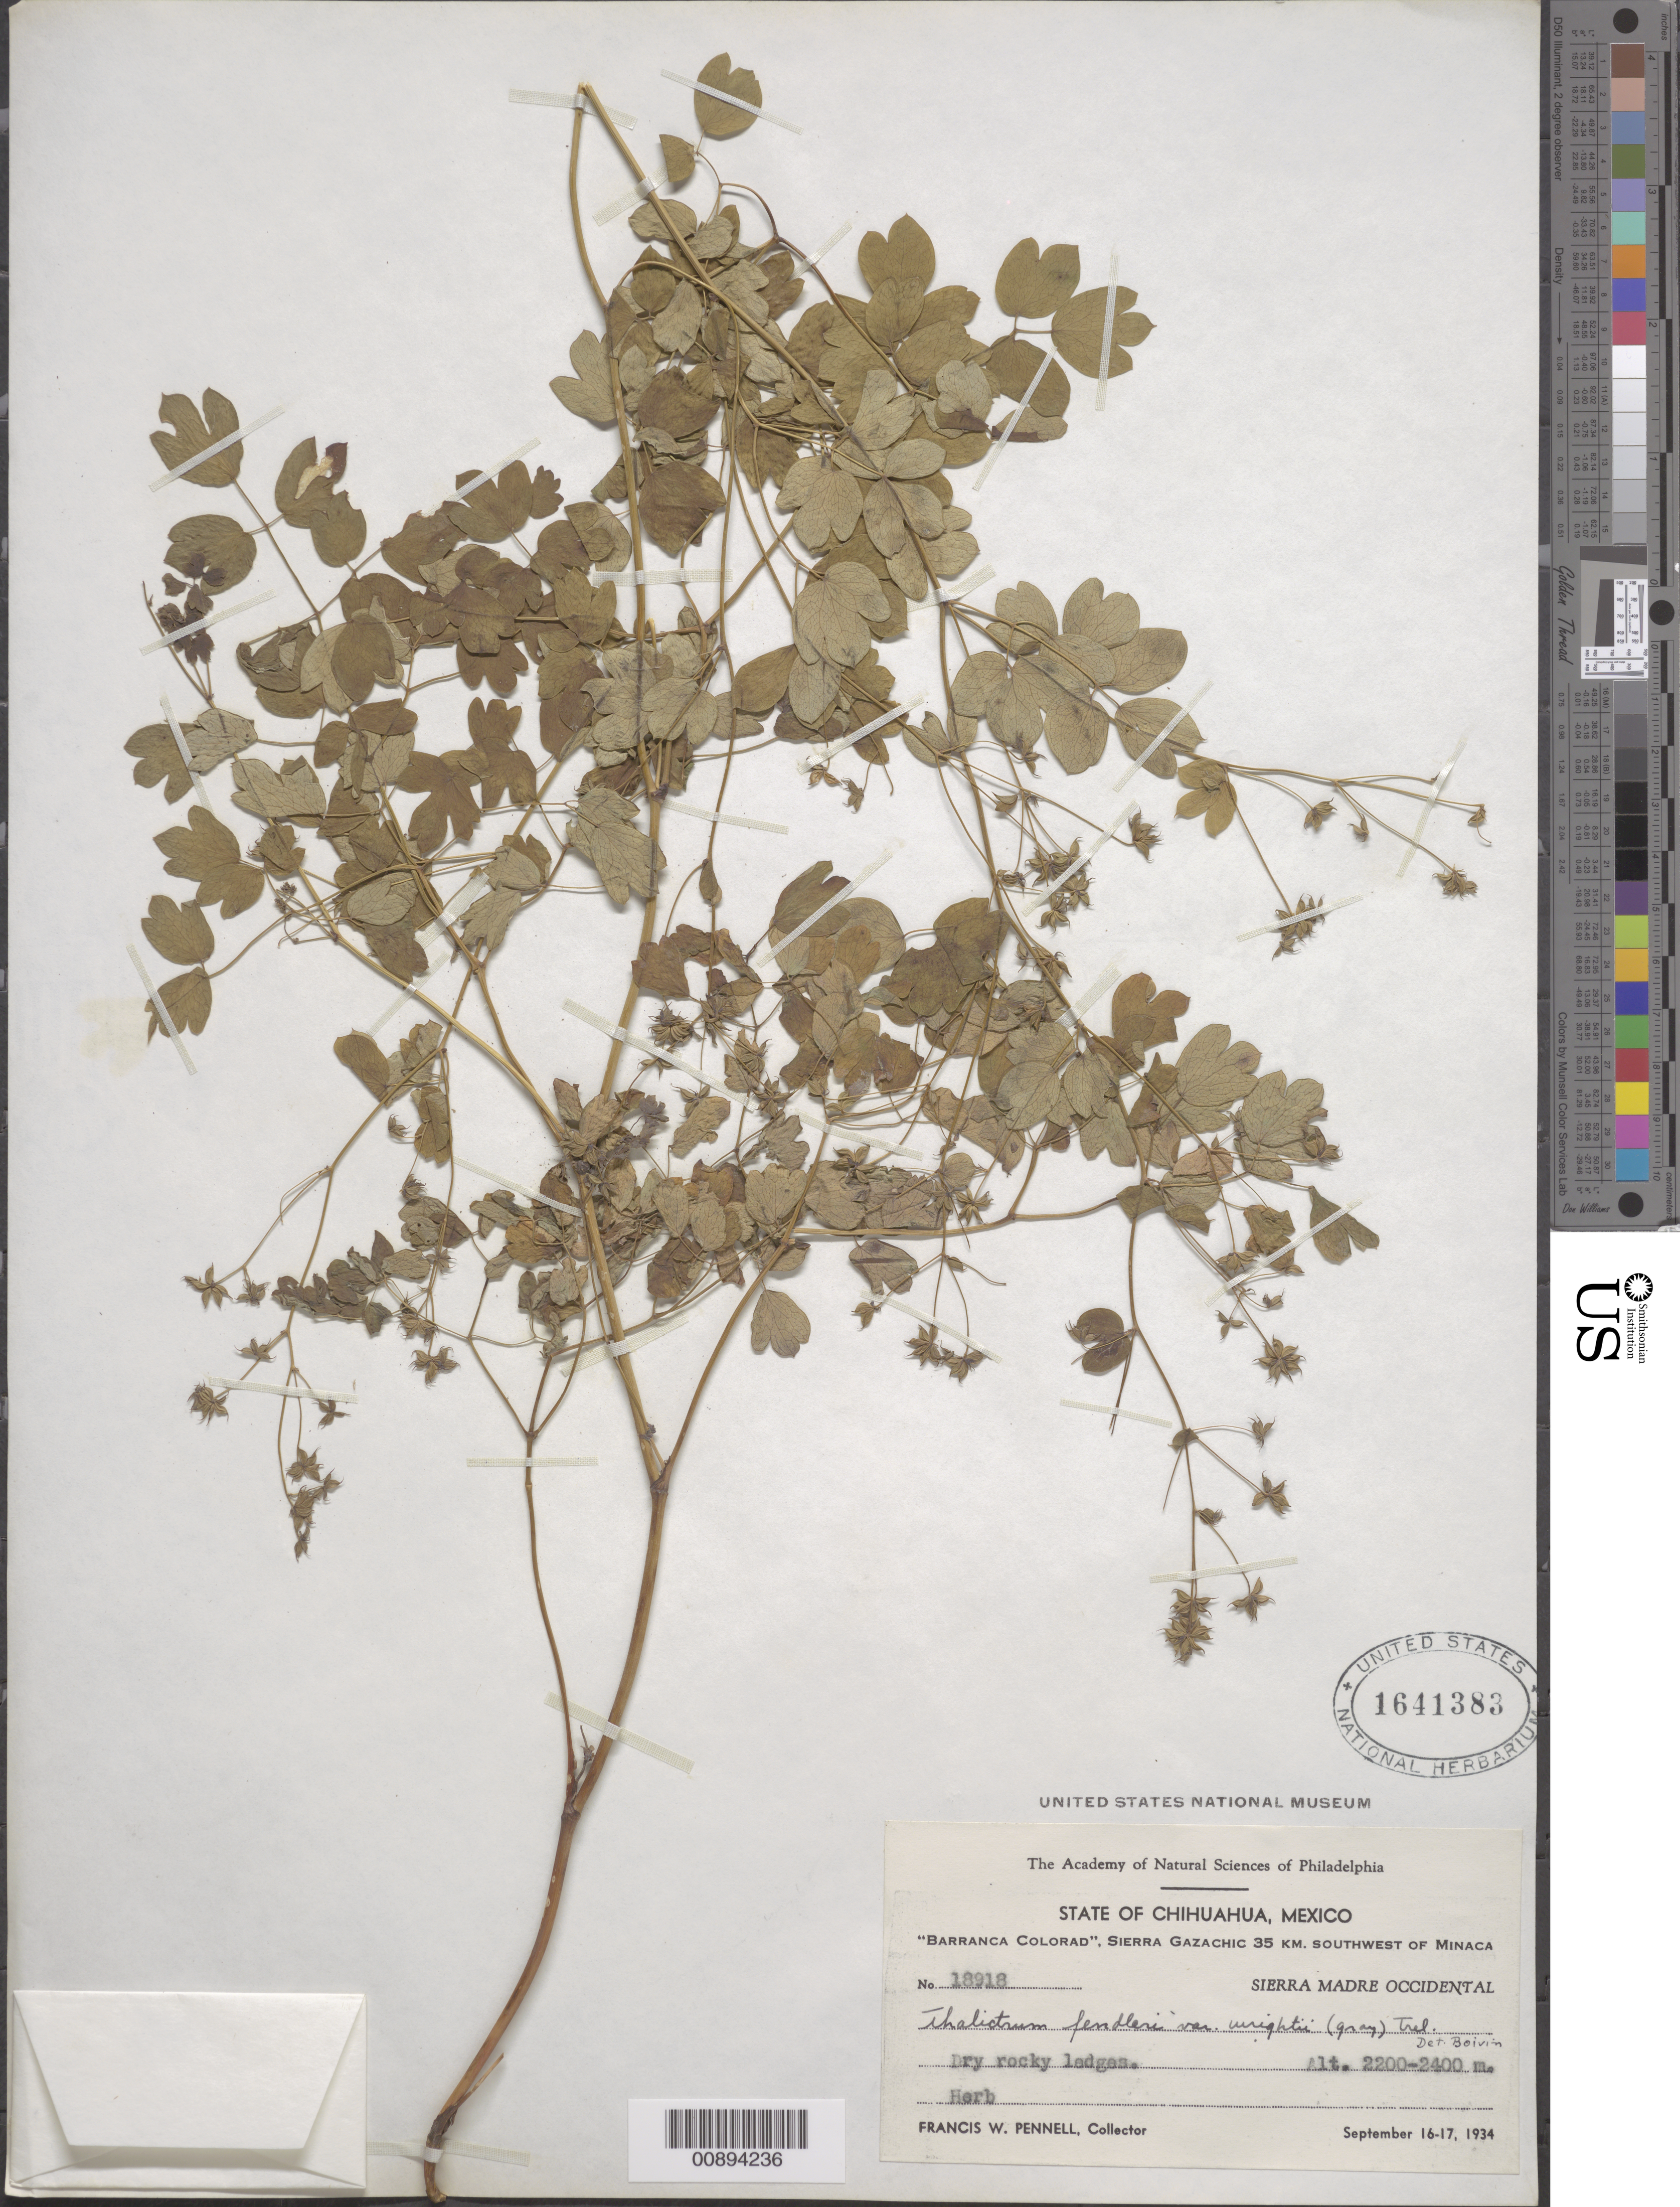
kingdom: Plantae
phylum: Tracheophyta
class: Magnoliopsida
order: Ranunculales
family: Ranunculaceae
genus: Thalictrum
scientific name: Thalictrum fendleri var. wrightii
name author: Engelm. ex A. Gray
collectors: F. W. Pennell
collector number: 18918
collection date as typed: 16 Sep 1934 to 17 Sep 1934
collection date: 1934-09-16/1934-09-17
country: Mexico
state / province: Chihuahua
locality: Barranca Colorad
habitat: Dry rocky ledges.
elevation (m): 2400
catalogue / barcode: US 1641383